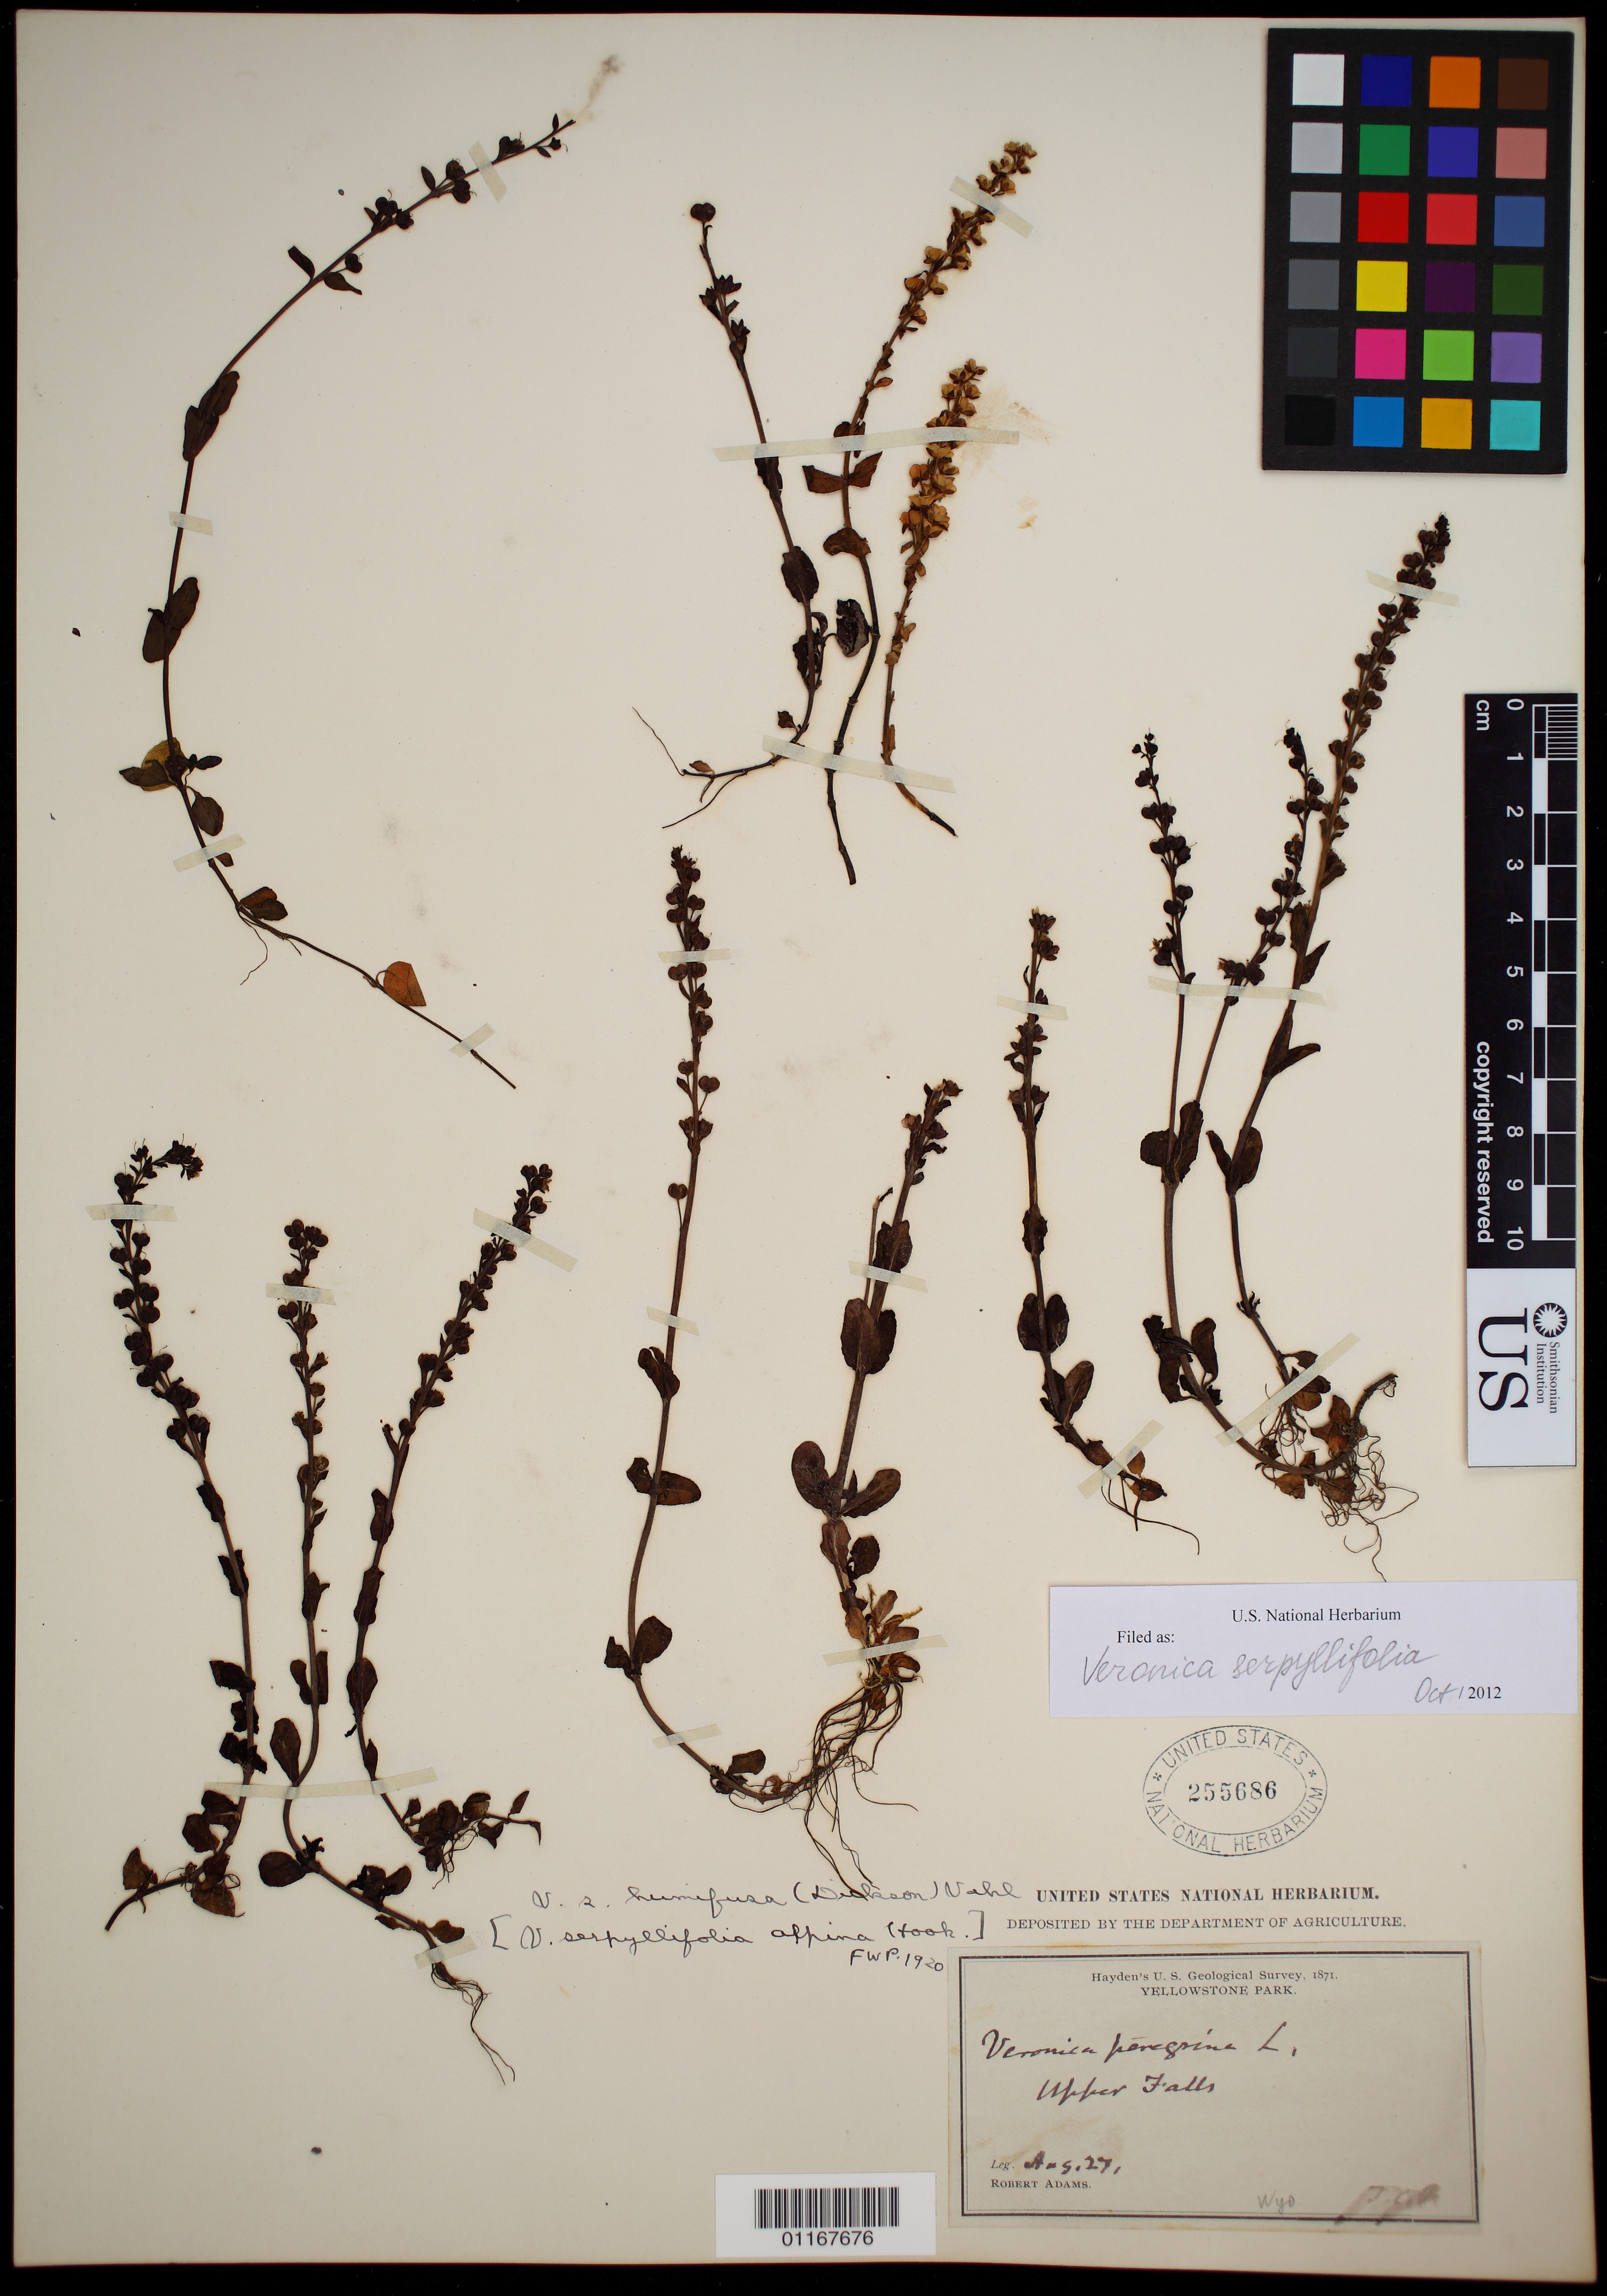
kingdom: Plantae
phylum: Tracheophyta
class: Magnoliopsida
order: Lamiales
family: Plantaginaceae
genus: Veronica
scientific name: Veronica serpyllifolia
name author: L.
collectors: R. Adams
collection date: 1871-08-27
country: United States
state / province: Wyoming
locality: Upper Falls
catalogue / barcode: US 255686